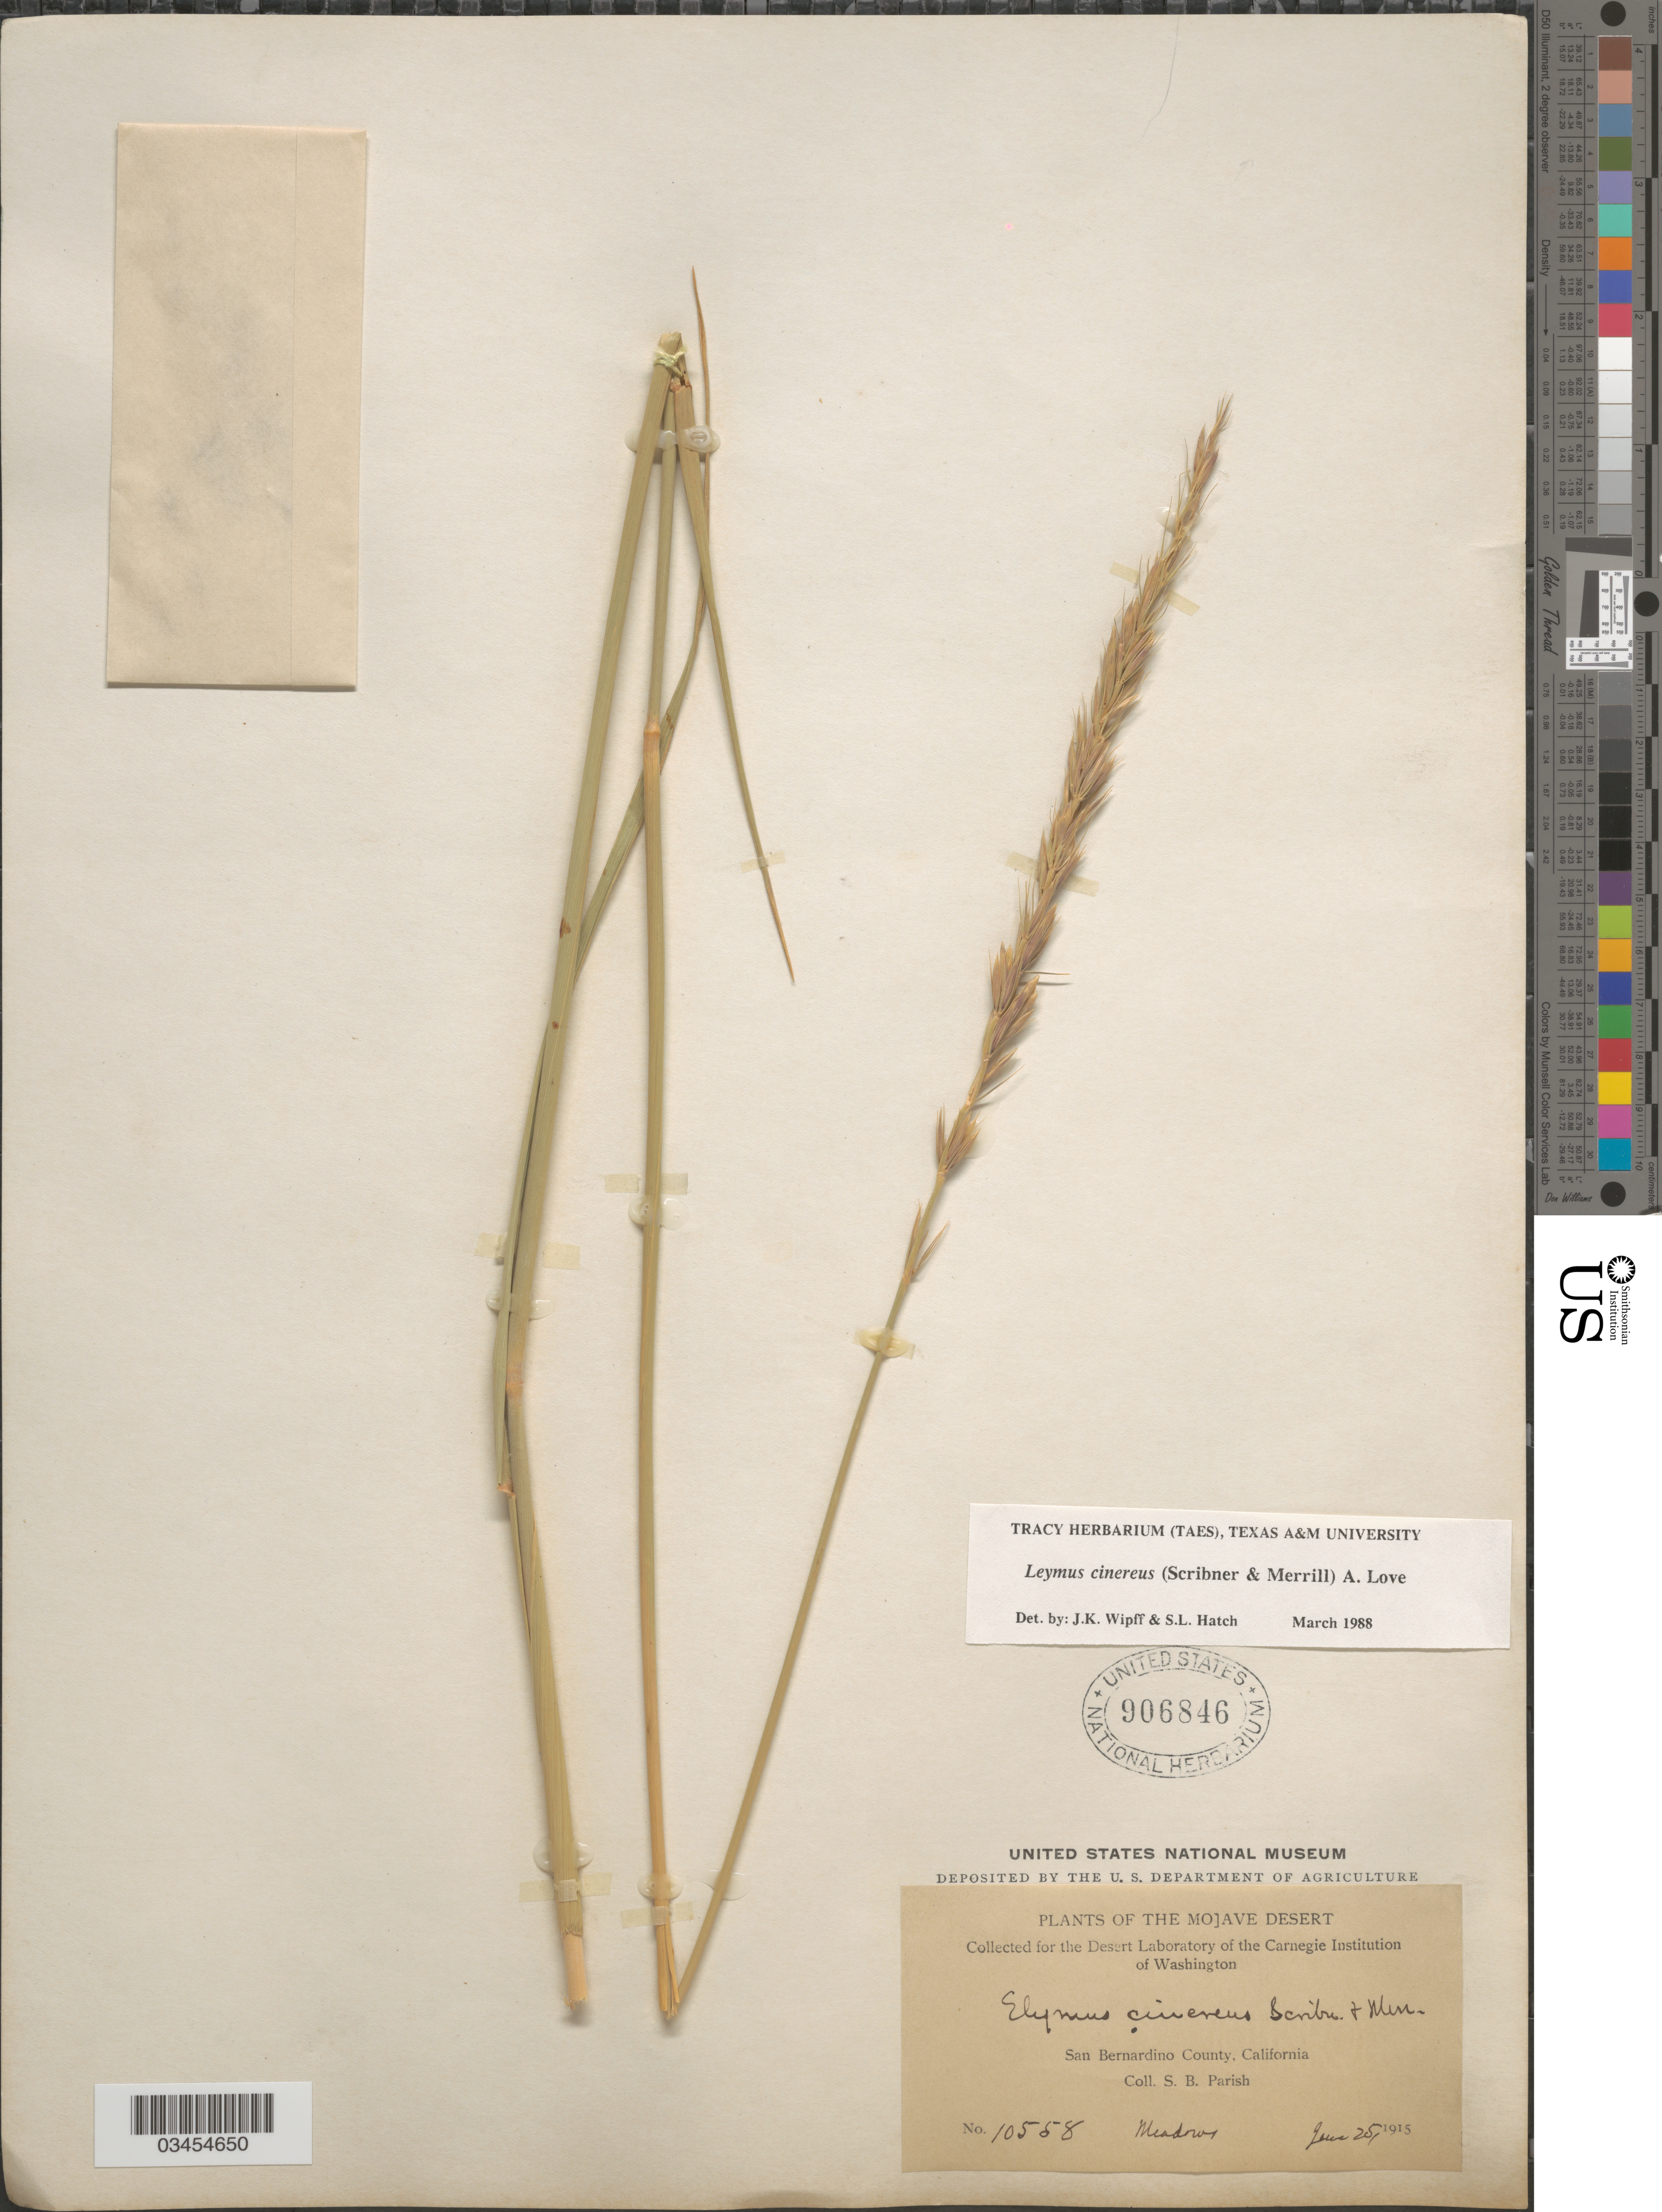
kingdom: Plantae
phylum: Tracheophyta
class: Liliopsida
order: Poales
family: Poaceae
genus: Leymus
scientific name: Leymus cinereus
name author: (Scribn. & Merr.) Á. Löve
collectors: S. B. Parish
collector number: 10558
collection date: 1915-06-25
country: United States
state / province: California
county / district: San Bernardino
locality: The Mojave Desert. San Bernardino County. Meadows.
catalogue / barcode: US 906846